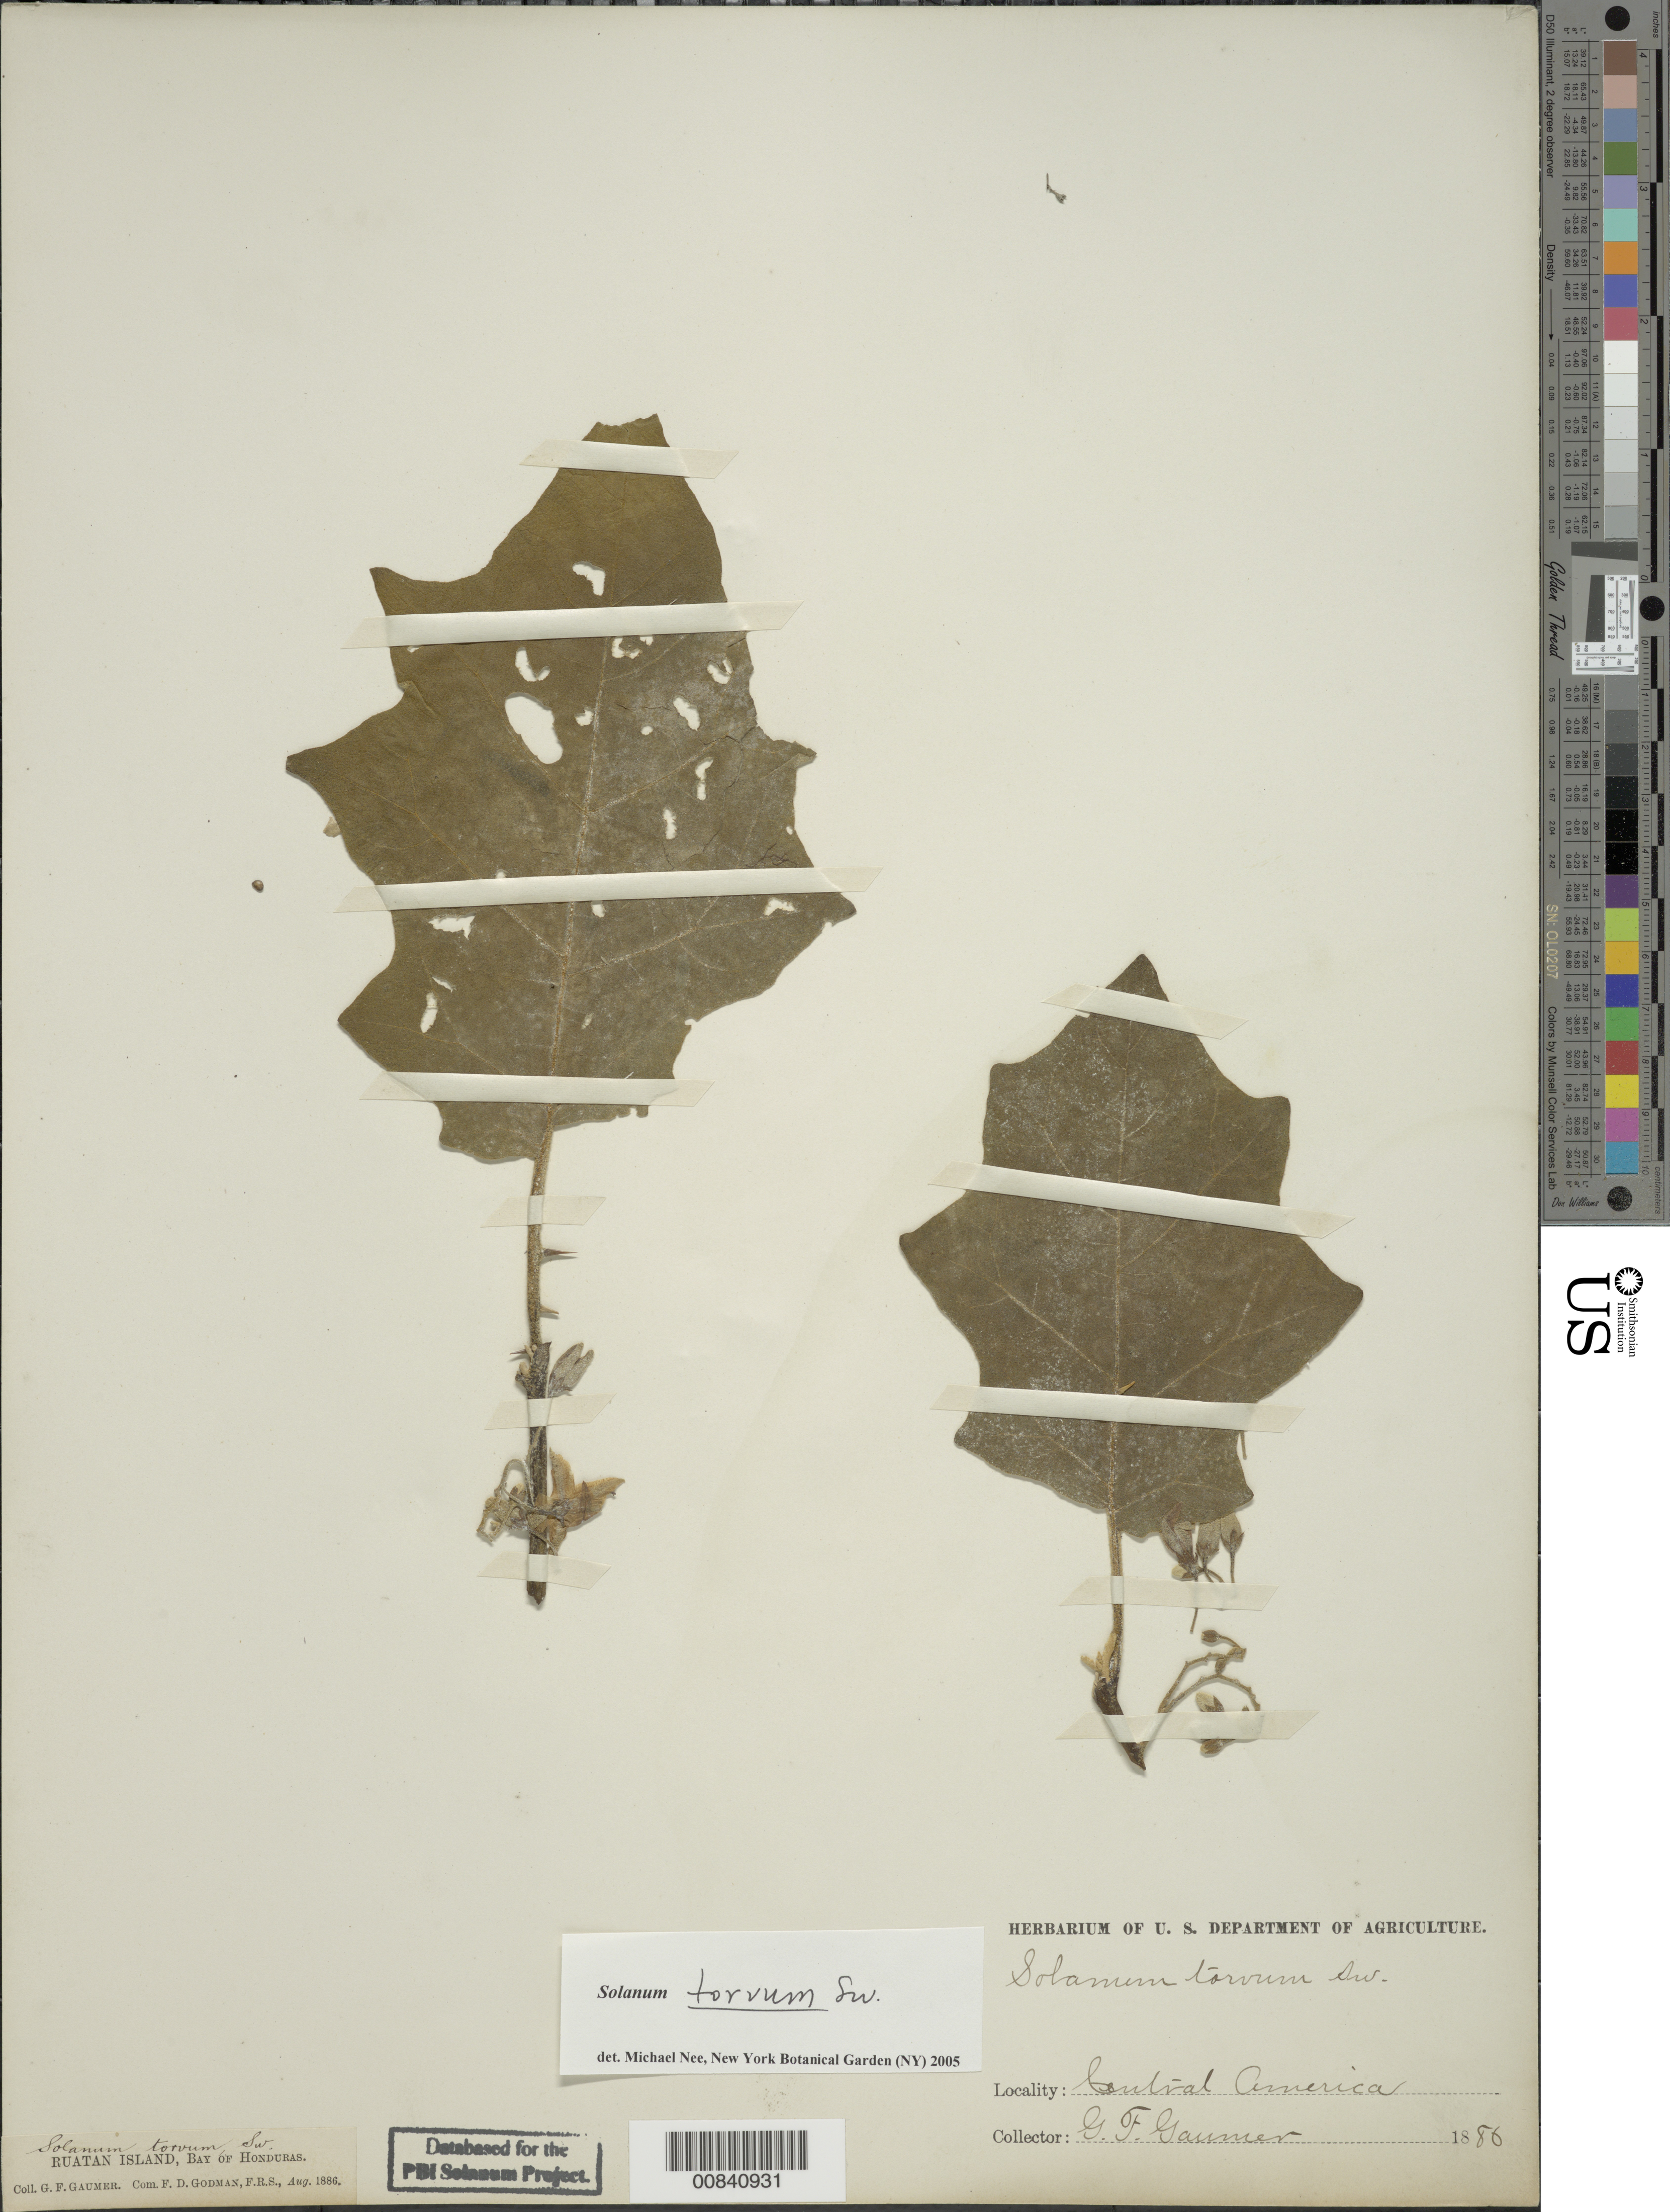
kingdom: Plantae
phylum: Tracheophyta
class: Magnoliopsida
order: Solanales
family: Solanaceae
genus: Solanum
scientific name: Solanum torvum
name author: Sw.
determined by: Nee, Michael H.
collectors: G. F. Gaumer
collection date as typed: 1886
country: Honduras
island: Ruatan I.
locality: Ruatan Island, Bay of Honduras.